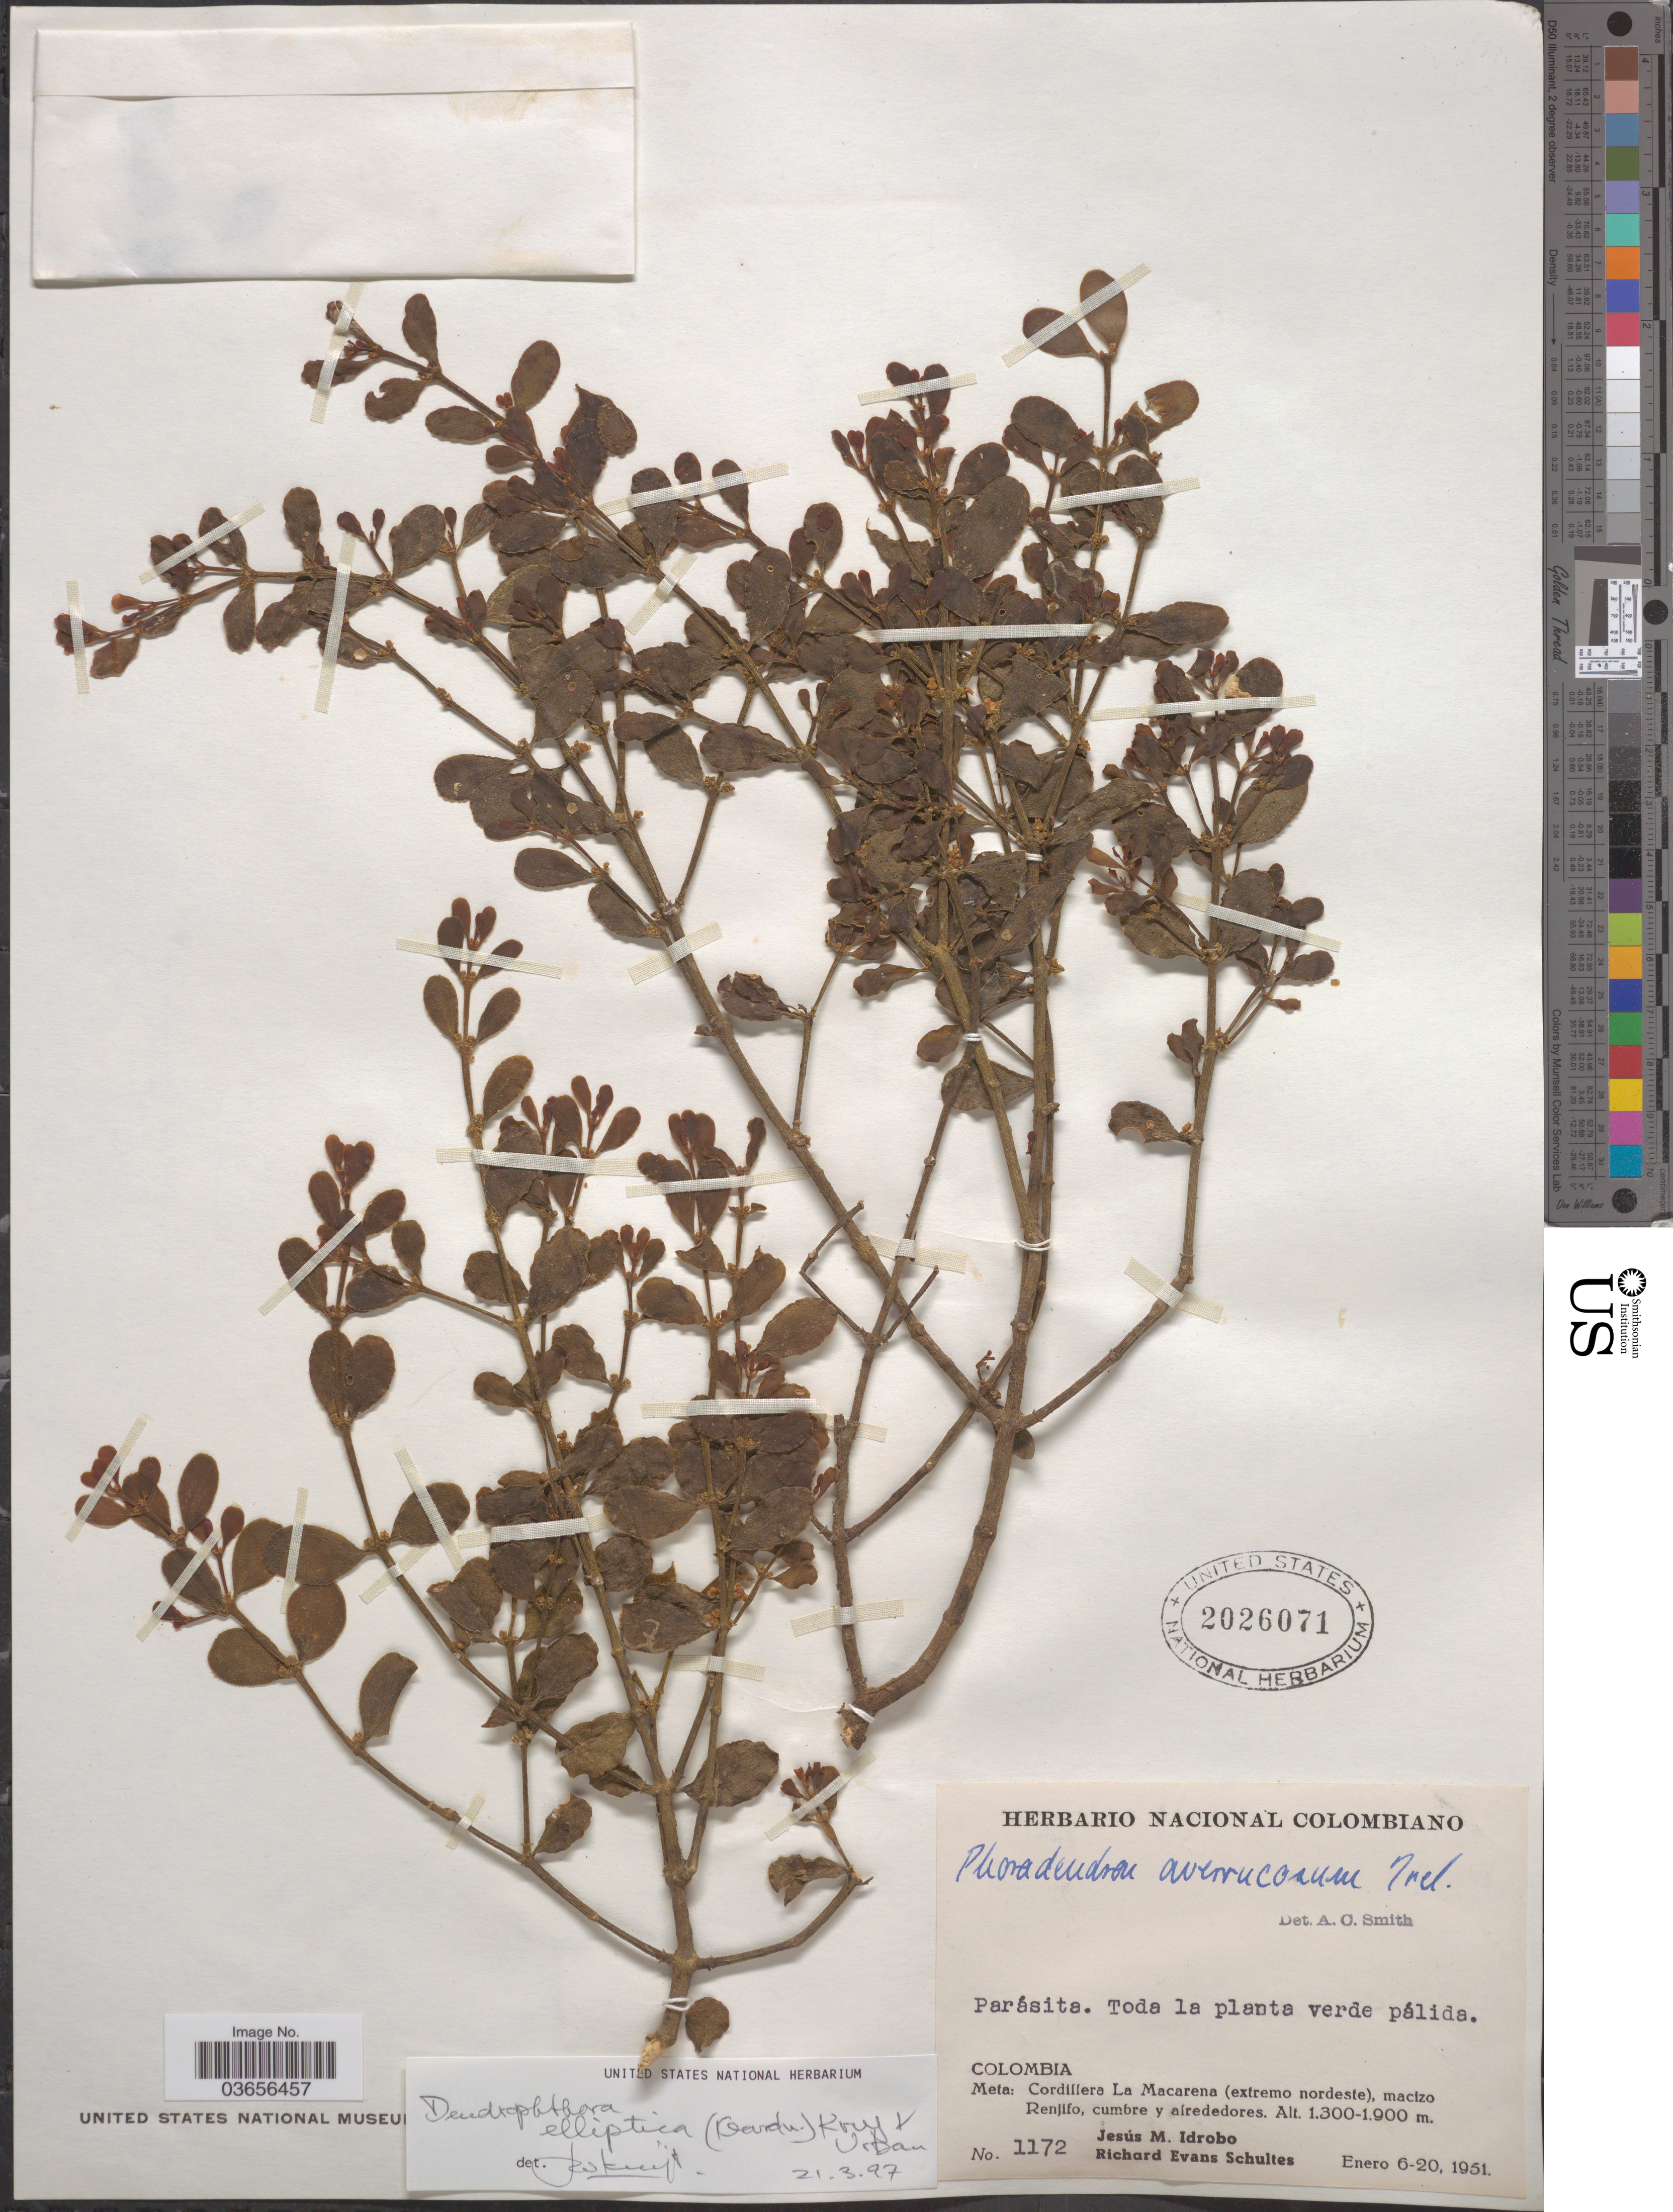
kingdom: Plantae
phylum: Tracheophyta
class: Magnoliopsida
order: Santalales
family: Viscaceae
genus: Dendrophthora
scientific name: Dendrophthora elliptica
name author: (Gardner) Krug & Urb.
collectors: J. M. Idrobo & R. E. Schultes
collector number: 1172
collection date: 1951-01-06/1951-01-20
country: Colombia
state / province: Meta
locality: Cordillera La Macarena (extremo nordeste), macizo Renjifo, cumbre y alrededores.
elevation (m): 1300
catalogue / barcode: US 2026071